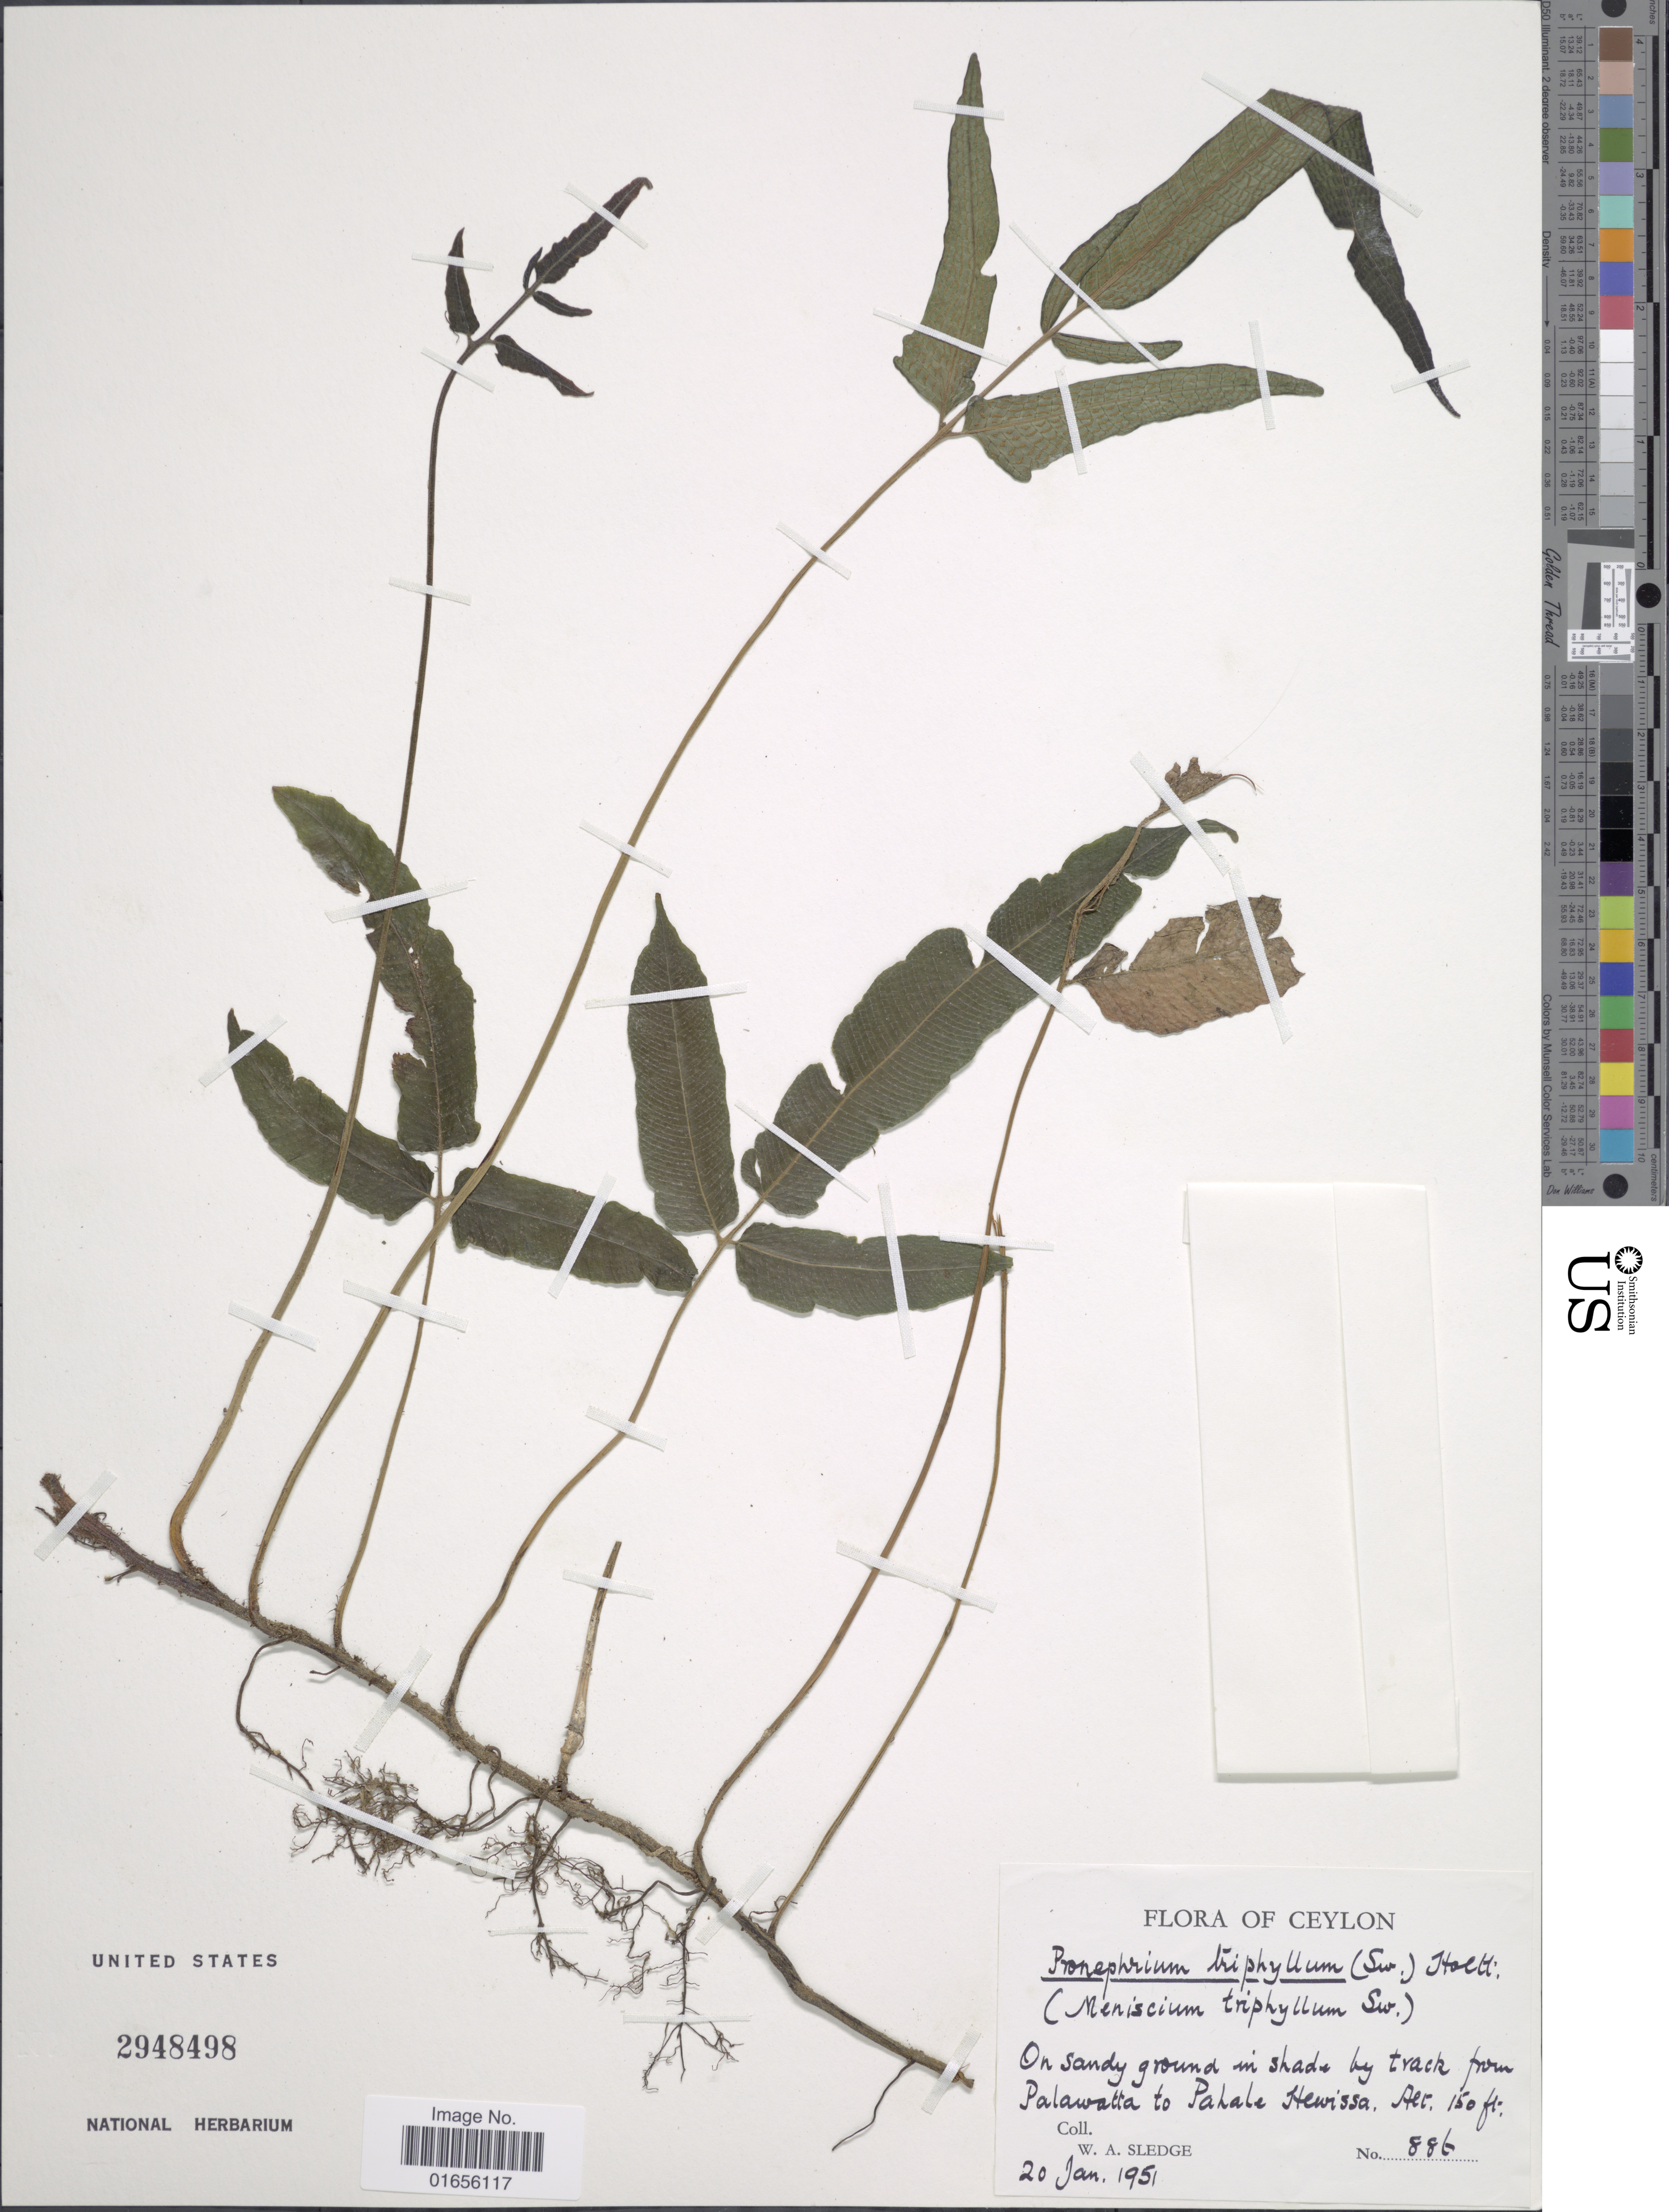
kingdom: Plantae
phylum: Tracheophyta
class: Polypodiopsida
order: Polypodiales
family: Thelypteridaceae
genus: Pronephrium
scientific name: Pronephrium triphyllum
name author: (Sw.) Holttum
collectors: W. A. Sledge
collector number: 886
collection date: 1951-01-20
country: Sri Lanka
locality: Ceylon, On sandy ground in shade by track from Palawatta to Pahale Hewissa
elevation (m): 46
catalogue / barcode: US 2948498